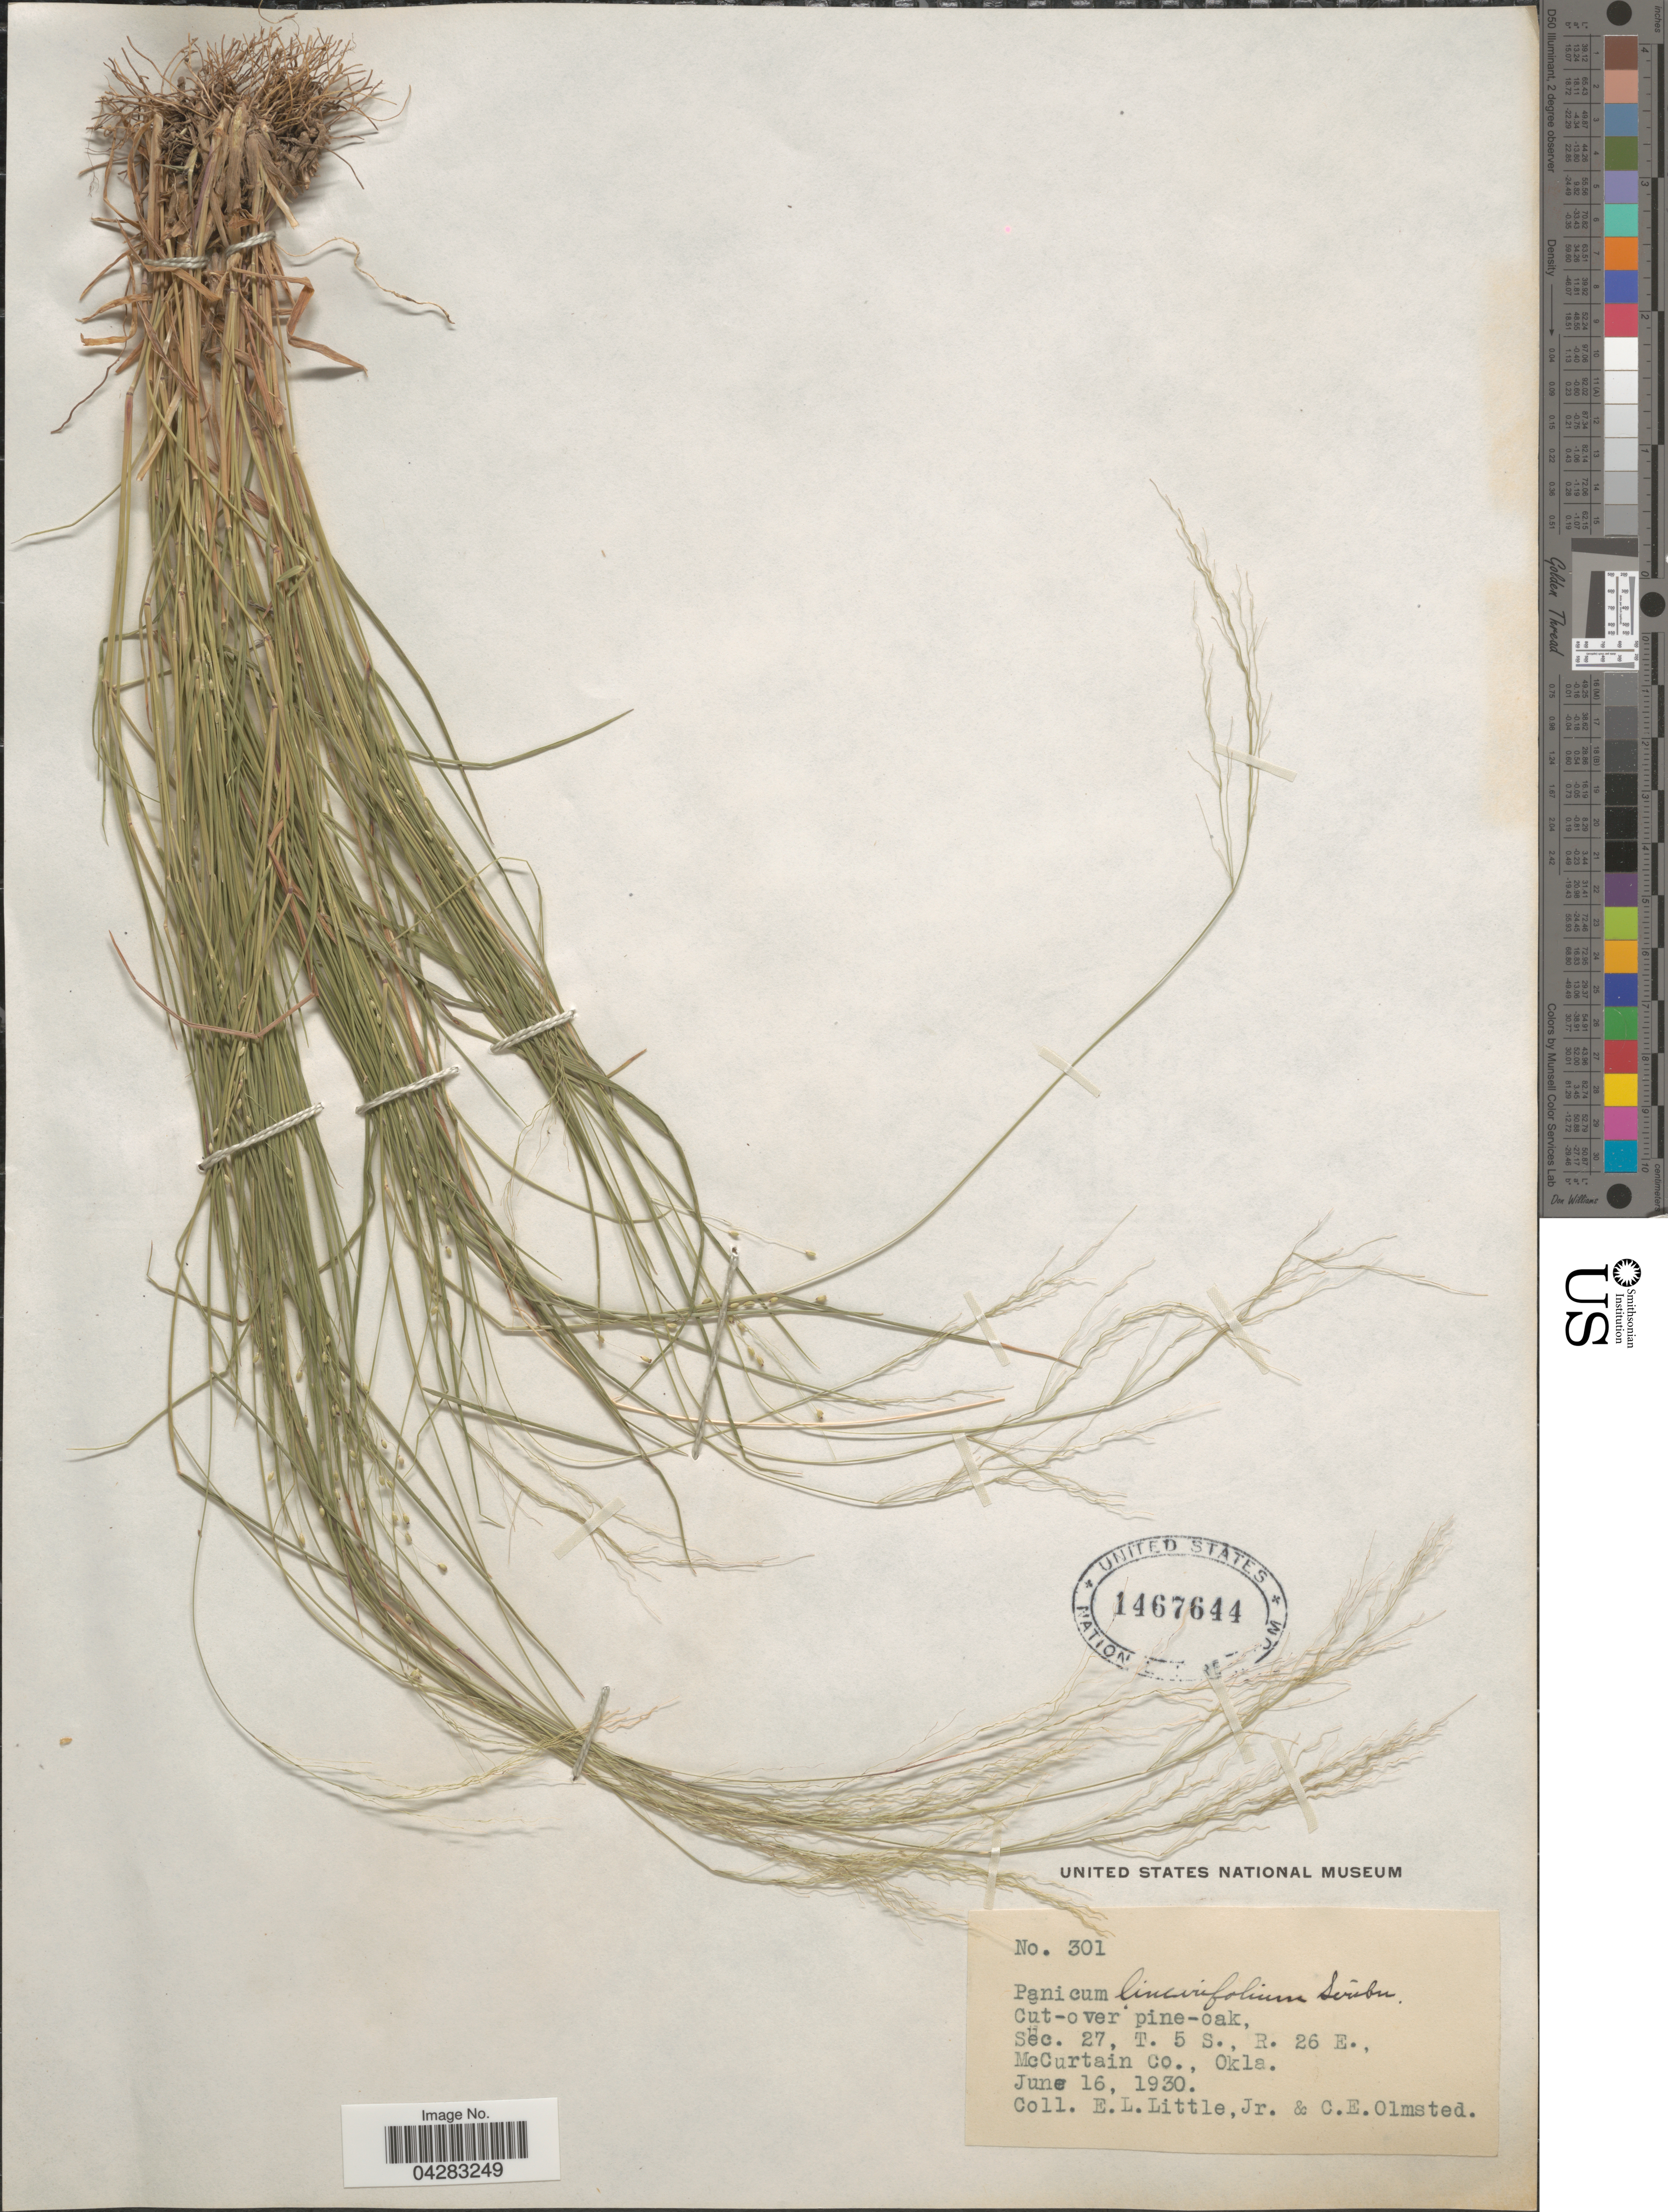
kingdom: Plantae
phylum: Tracheophyta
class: Liliopsida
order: Poales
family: Poaceae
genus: Dichanthelium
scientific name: Dichanthelium linearifolium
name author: (Scribn.) Gould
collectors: E. L. Little & C. Olmsted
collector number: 301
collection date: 1930-06-16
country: United States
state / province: Oklahoma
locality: Cut-over pine-oak, Sec. 27, T. 5 S., R. 26 E., McCurtain Co.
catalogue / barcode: US 1467644